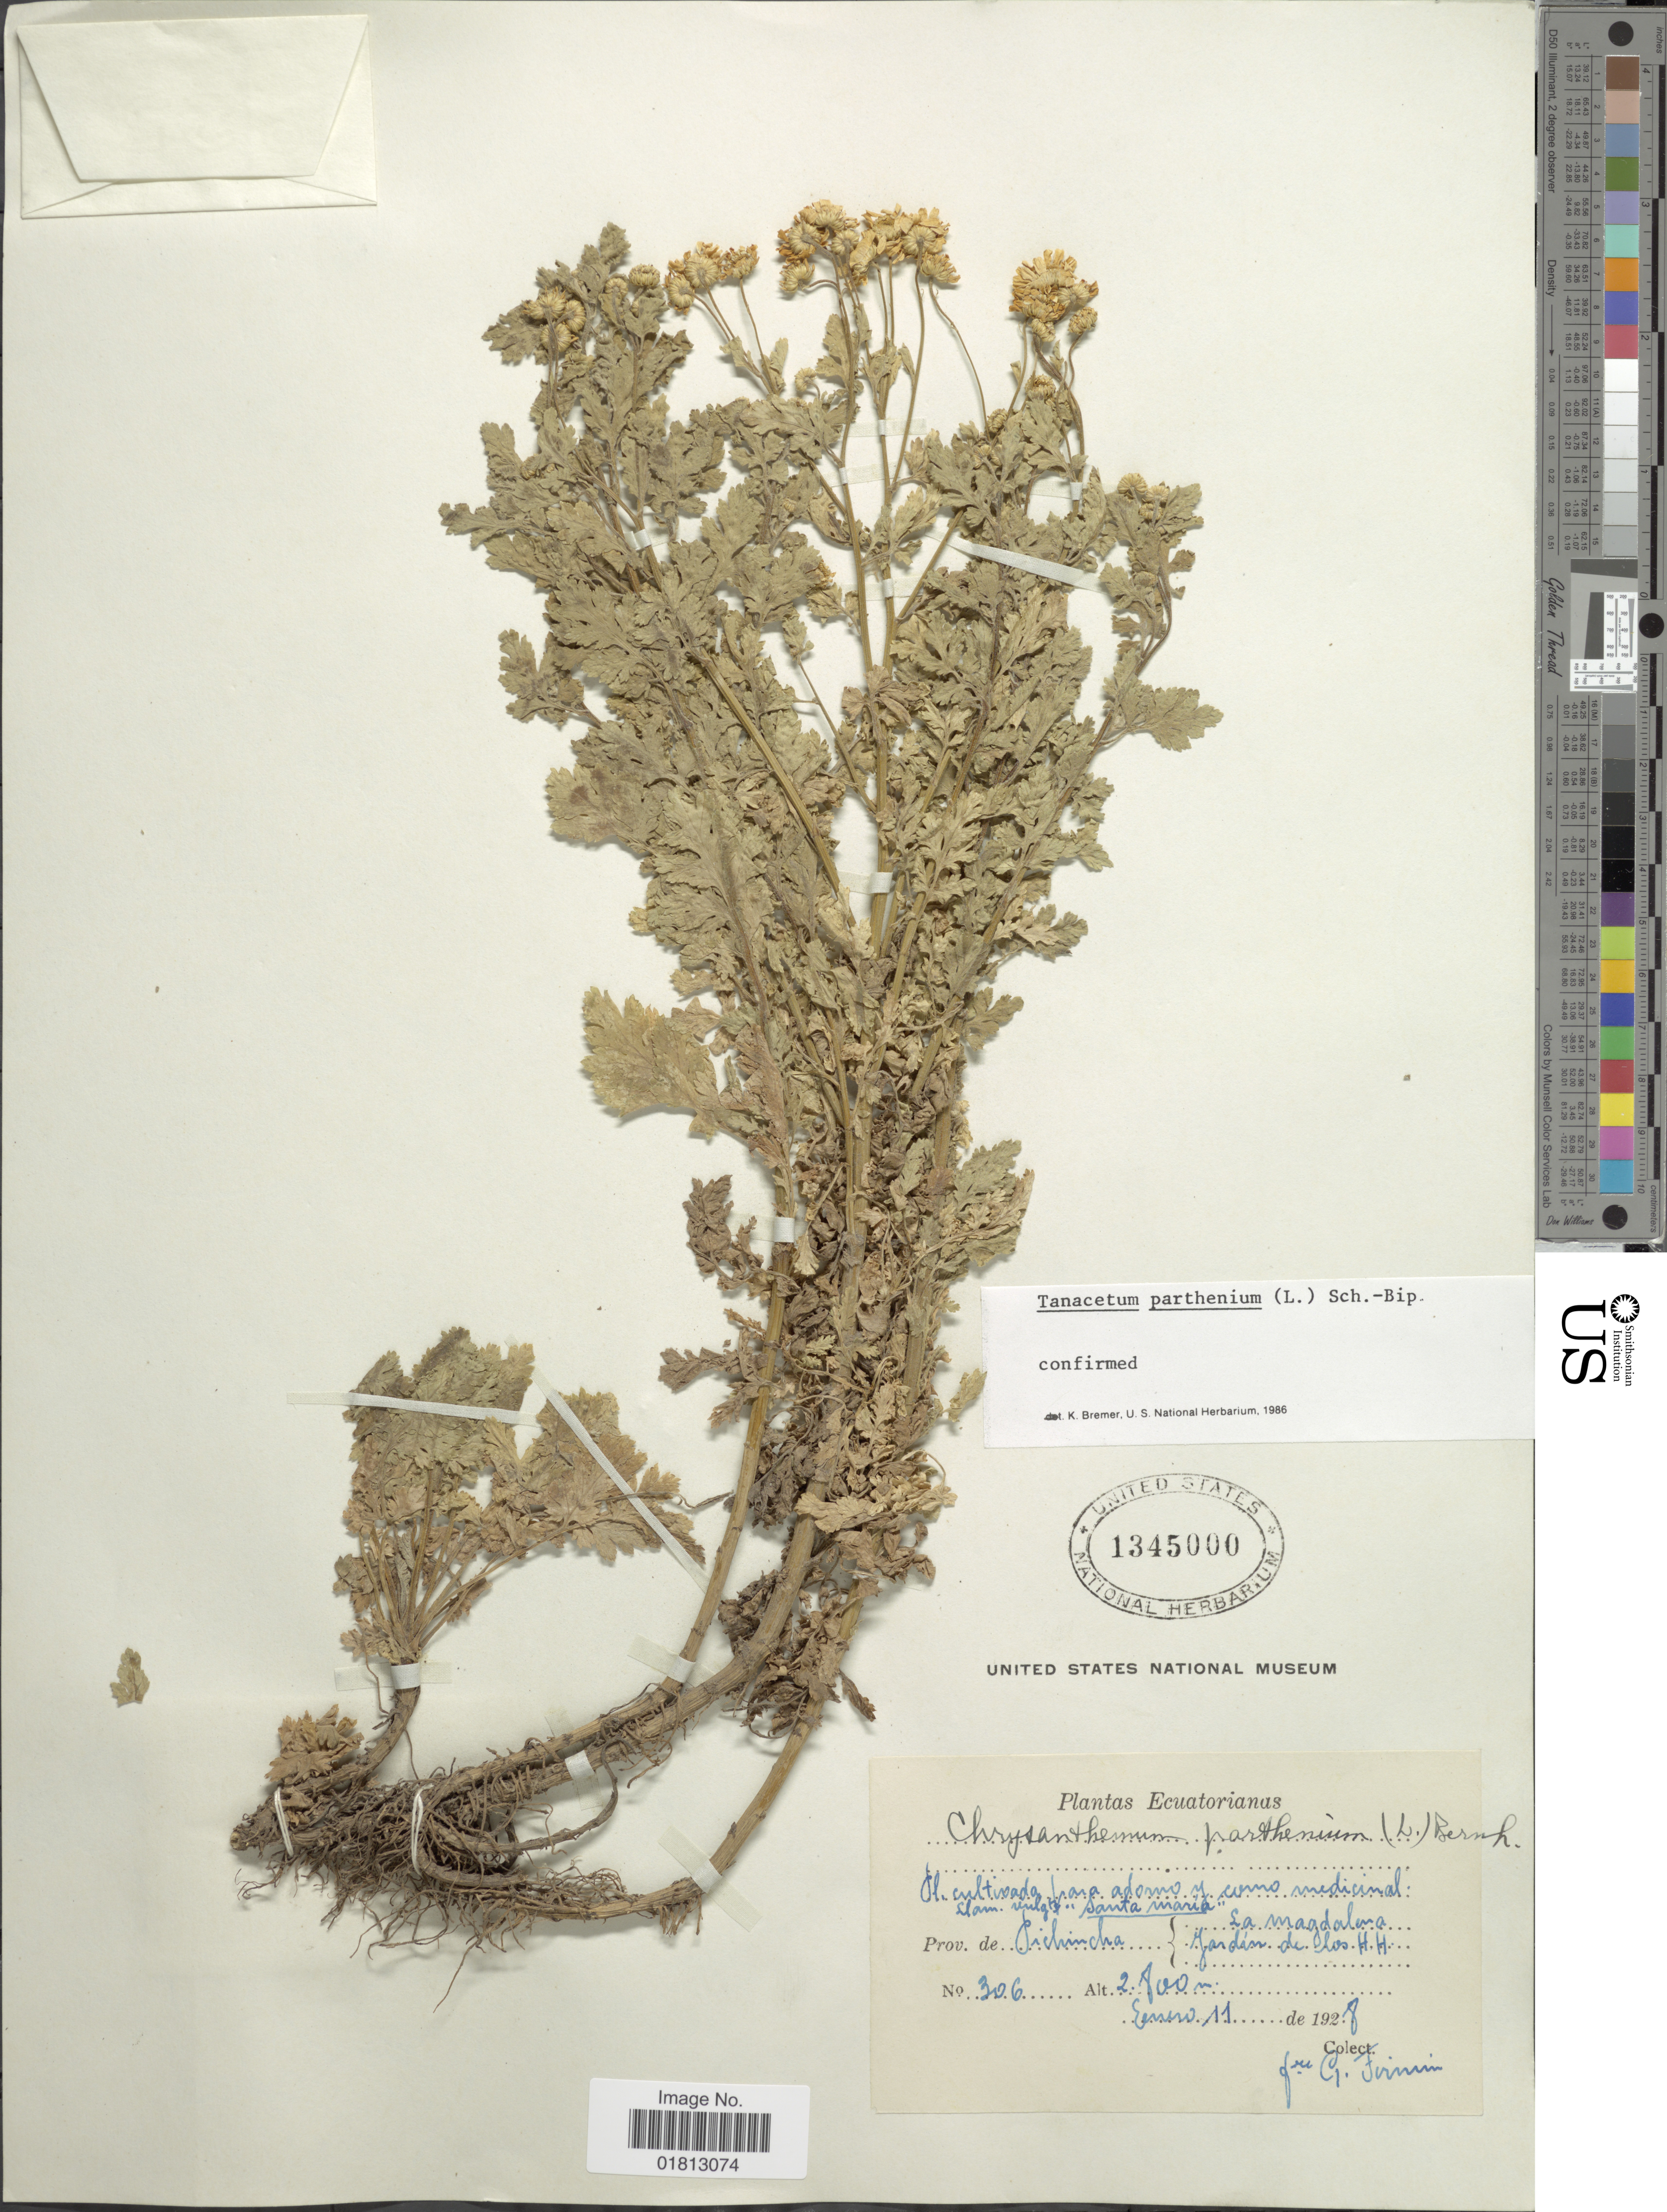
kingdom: Plantae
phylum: Tracheophyta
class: Magnoliopsida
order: Asterales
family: Asteraceae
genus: Tanacetum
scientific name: Tanacetum parthenium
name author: (L.) Sch. Bip.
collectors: F. Firmin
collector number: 306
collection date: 1928-01-11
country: Ecuador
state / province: Pichincha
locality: Prov. de Pichincha, La Magdalena Jardim de Los H.H.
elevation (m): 2800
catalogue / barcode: US 1345000